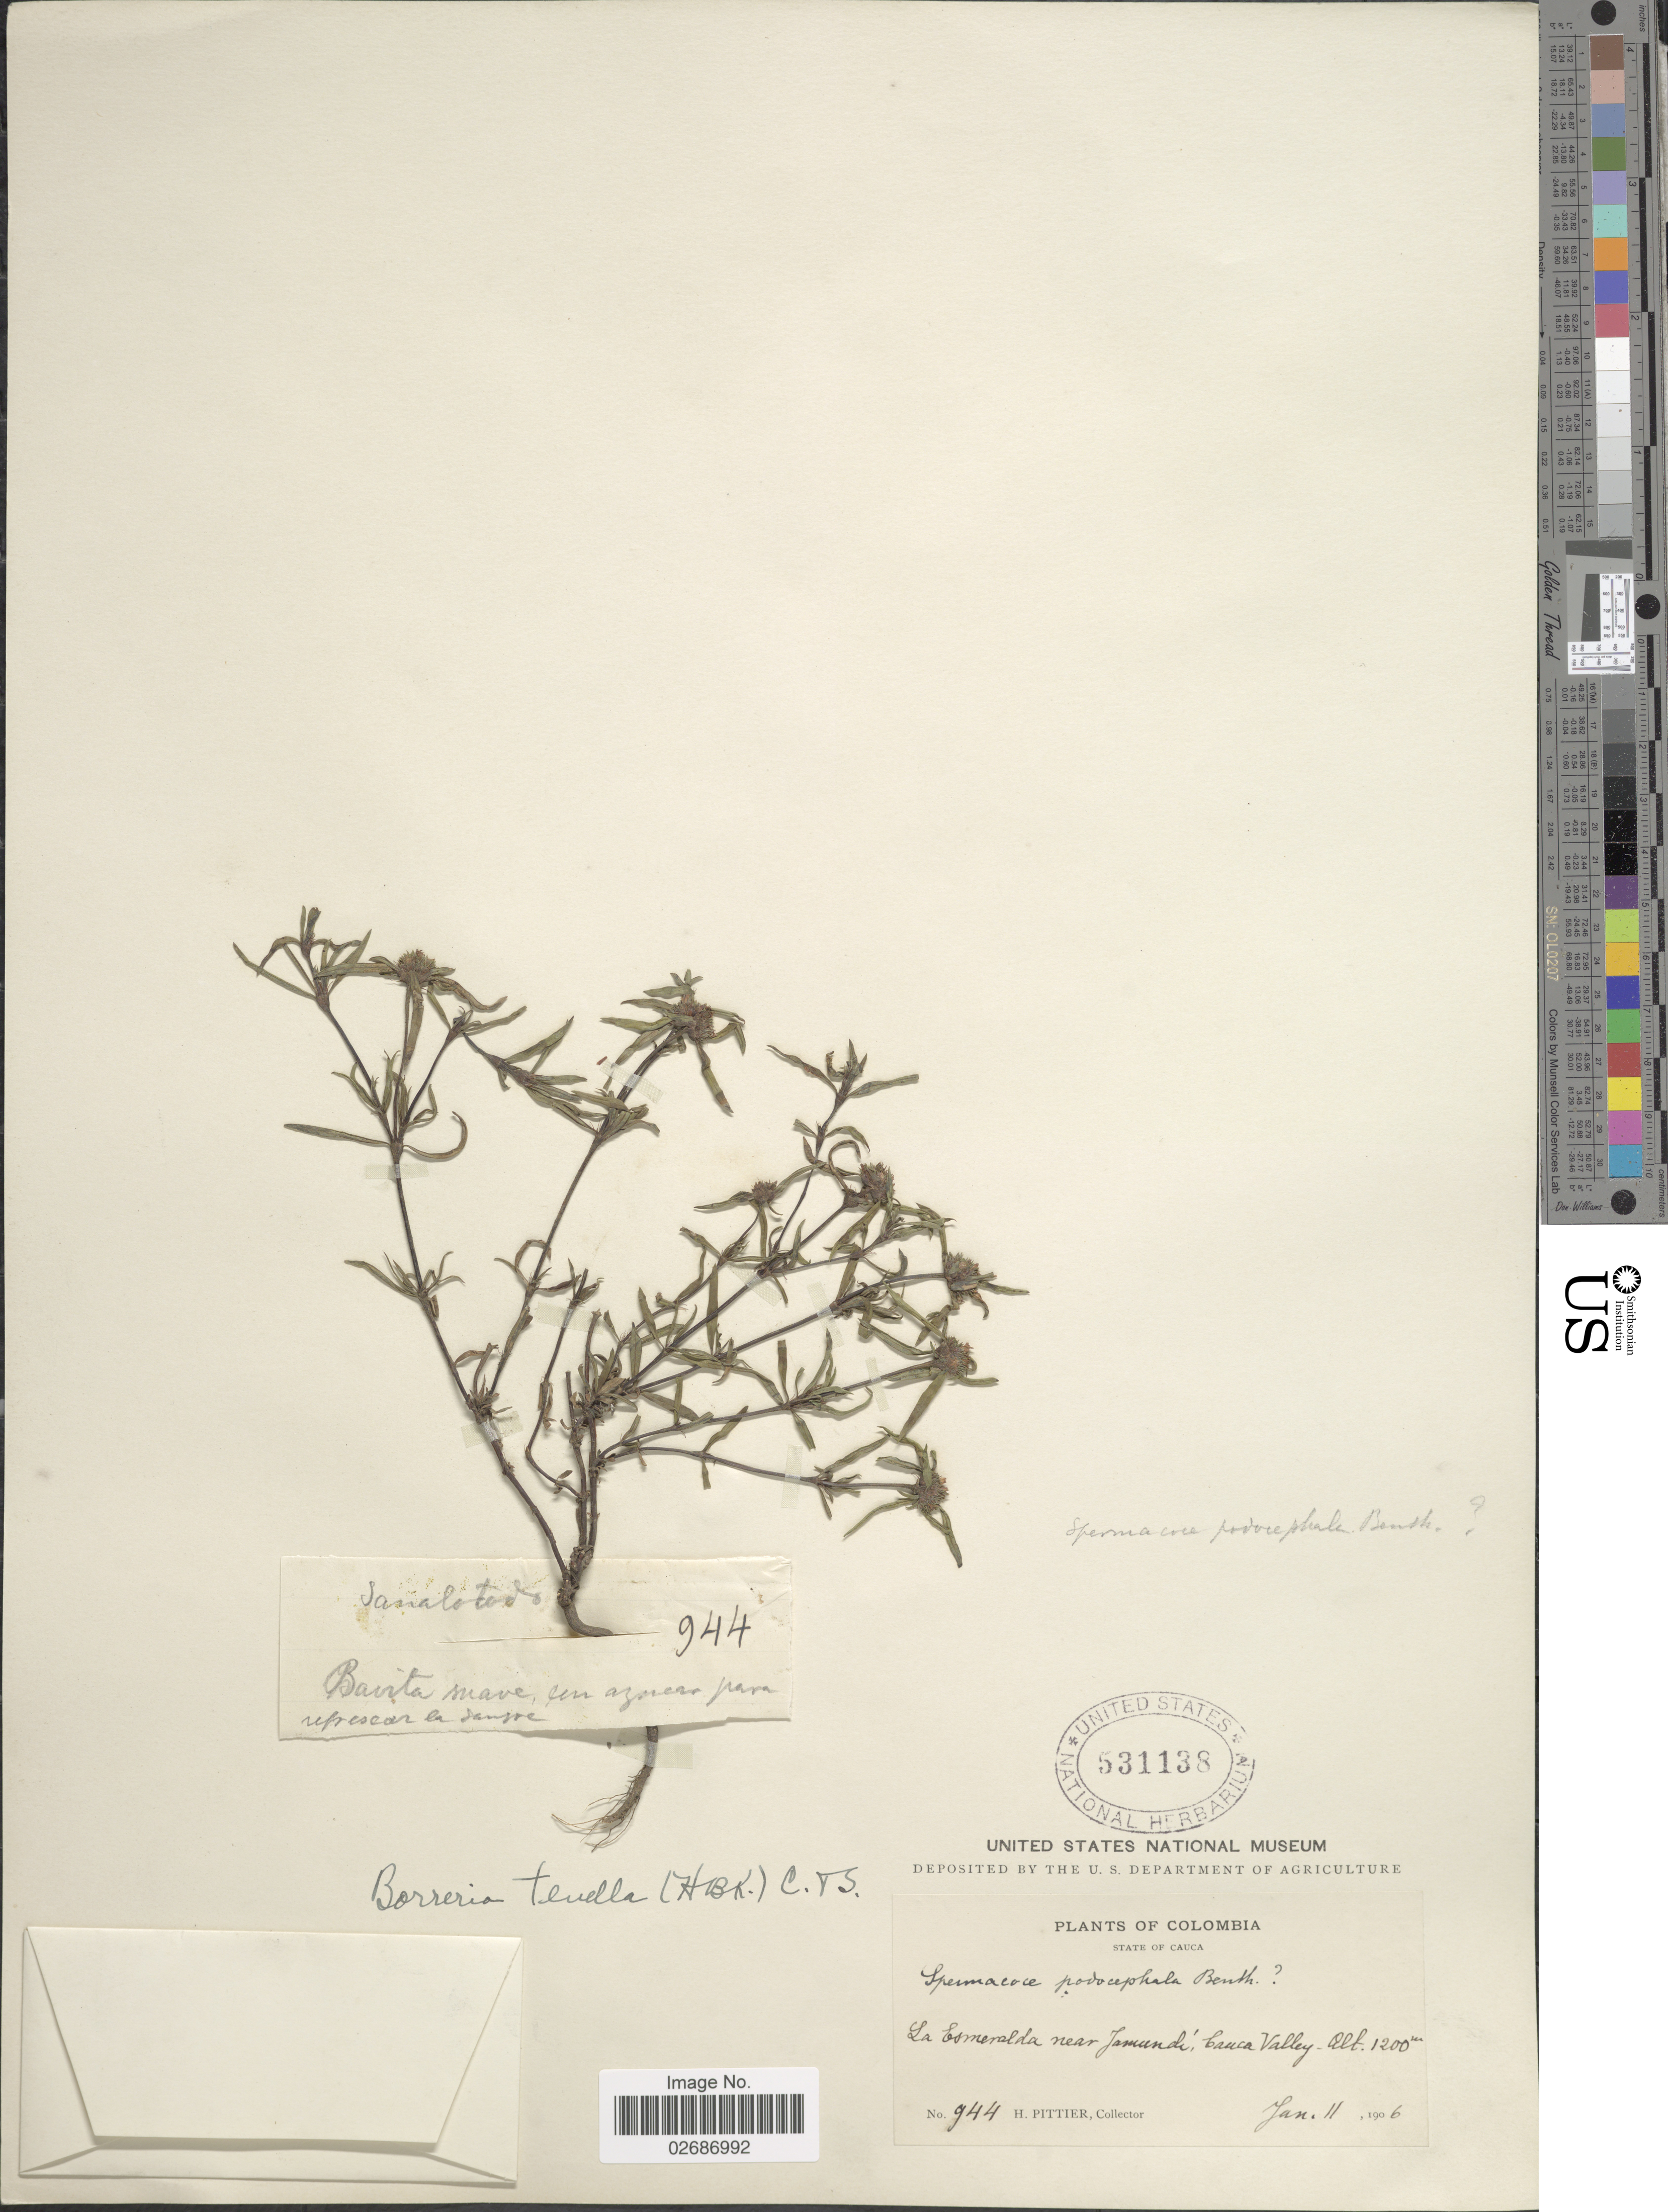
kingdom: Plantae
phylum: Tracheophyta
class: Magnoliopsida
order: Gentianales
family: Rubiaceae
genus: Borreria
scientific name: Borreria suaveolens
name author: G. Mey.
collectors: H. F. Pittier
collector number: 944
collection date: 1906-01-11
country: Colombia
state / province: Cauca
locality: La Esmeralda near Jamundi, Cauca Valley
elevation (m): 1200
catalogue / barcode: US 531138